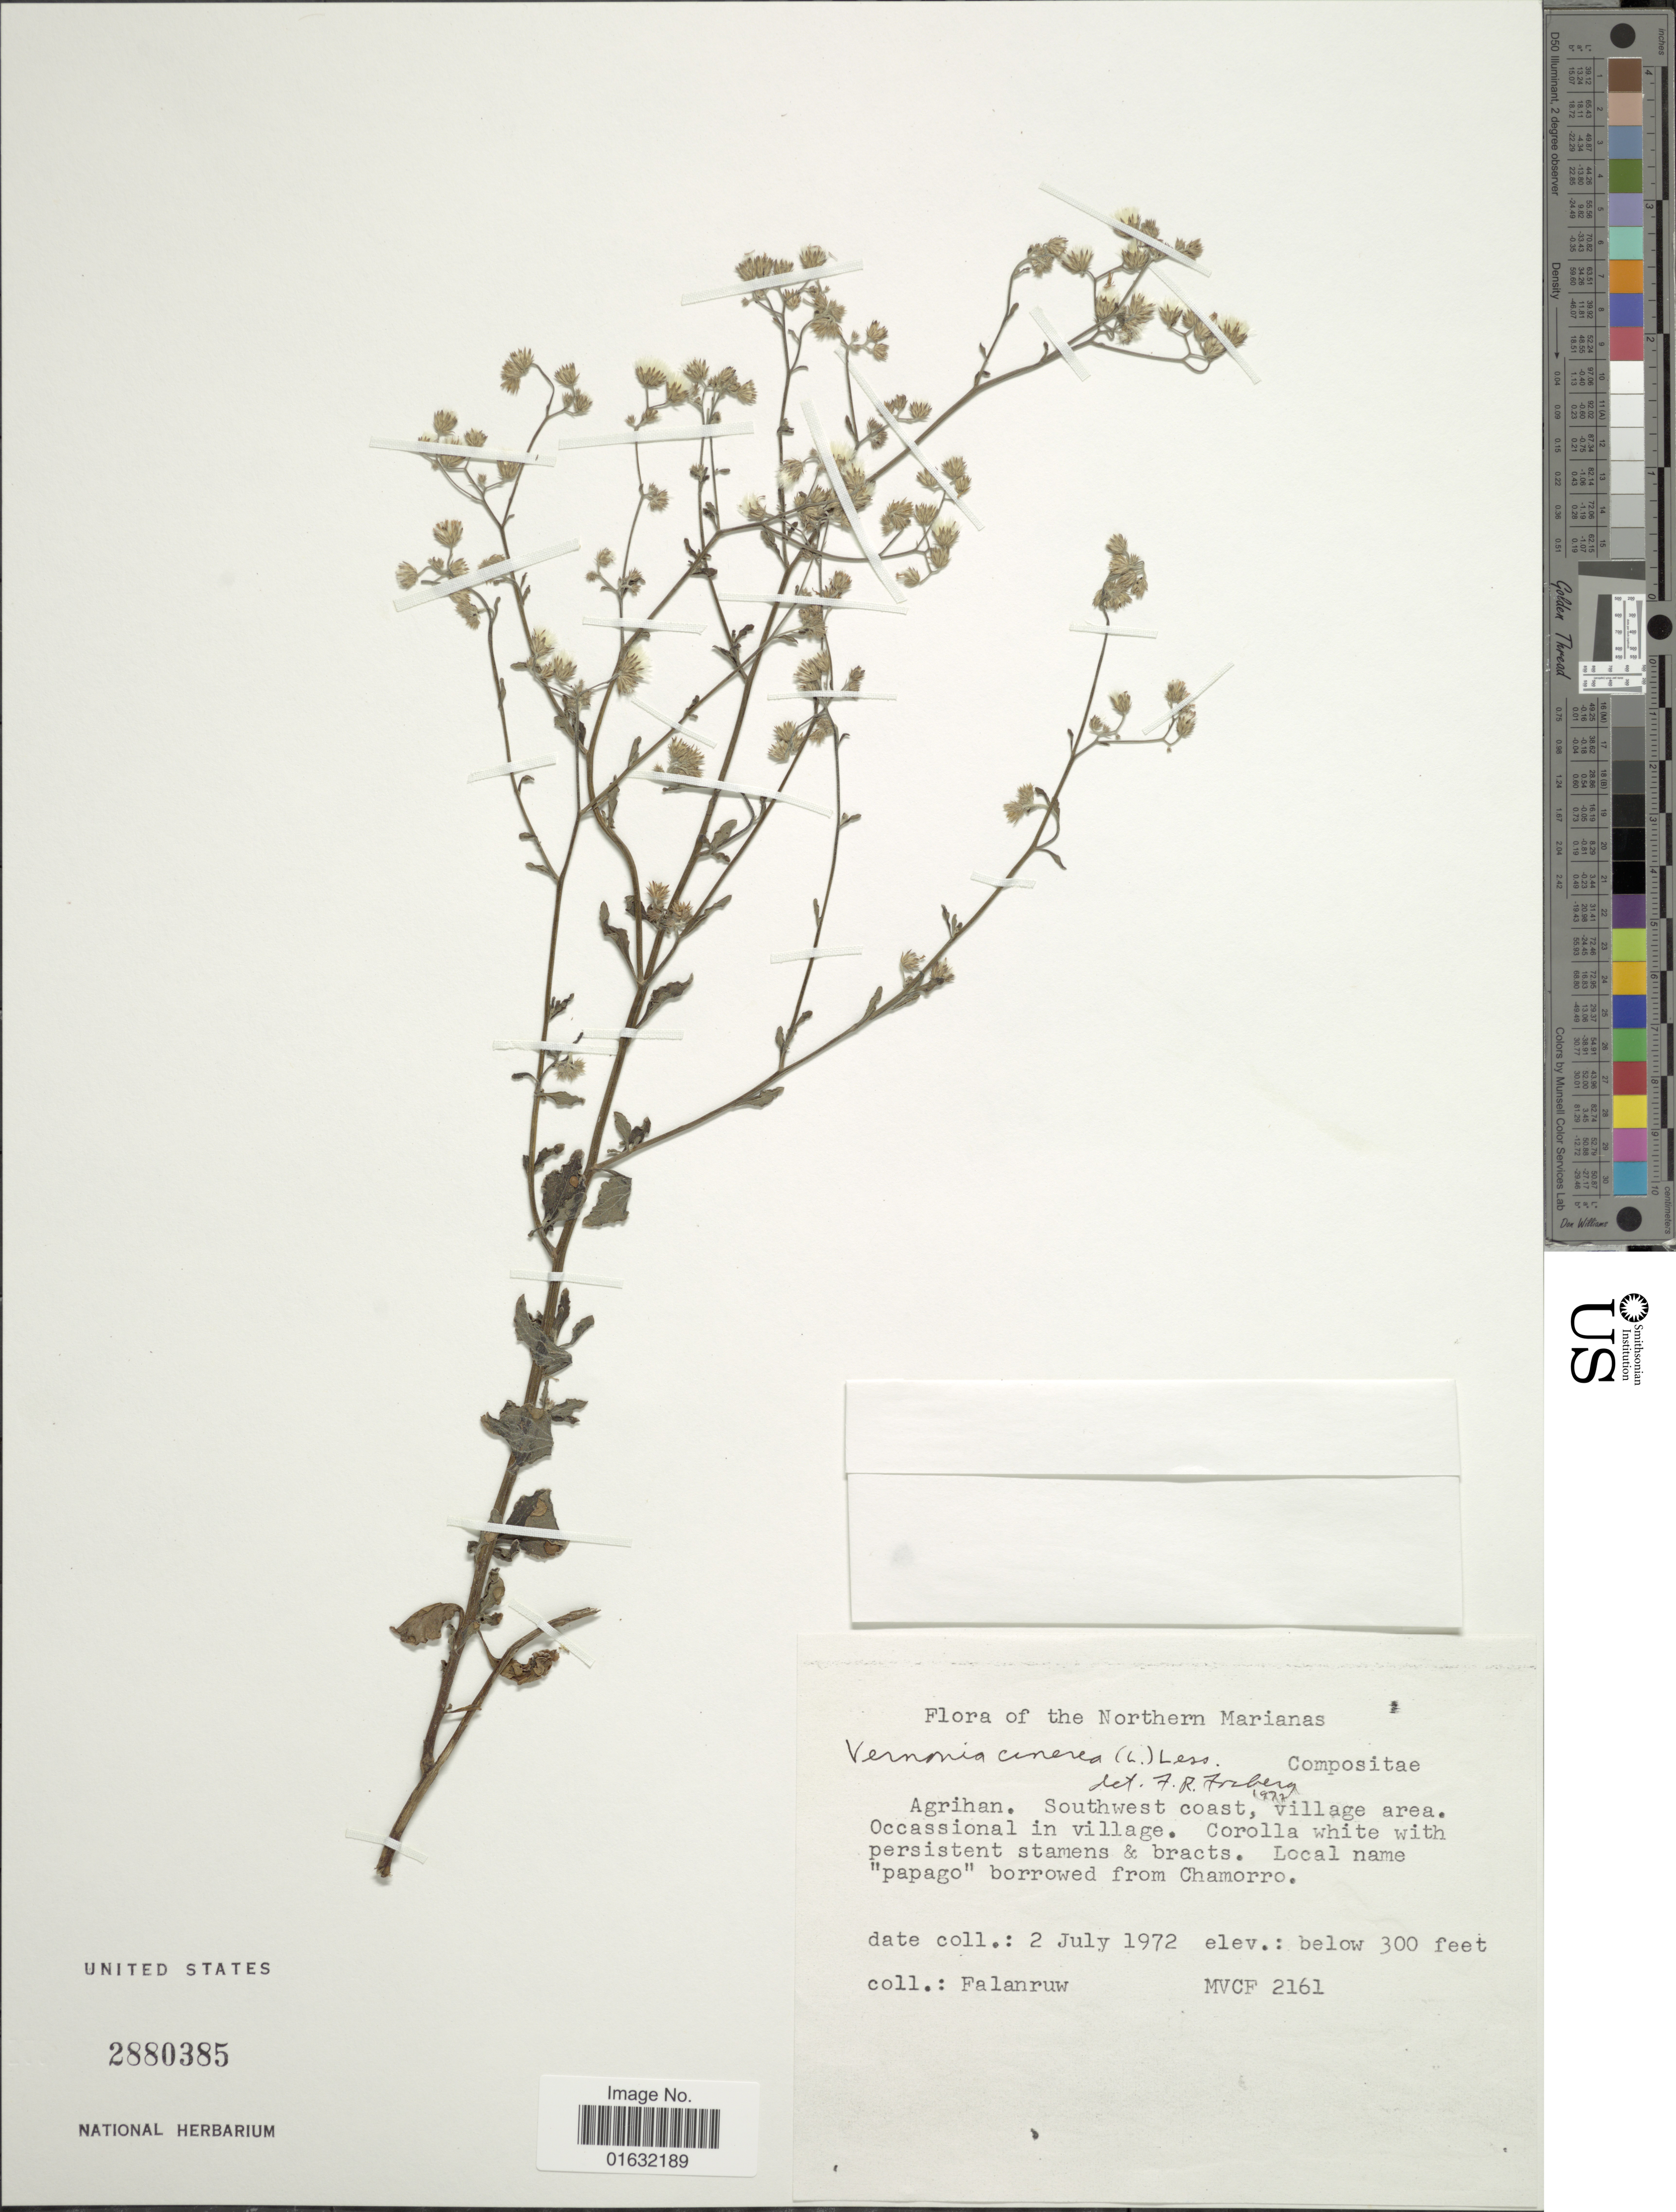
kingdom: Plantae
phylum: Tracheophyta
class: Magnoliopsida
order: Asterales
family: Asteraceae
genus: Cyanthillium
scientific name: Cyanthillium cinereum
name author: (L.) H. Rob.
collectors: Falanruw, --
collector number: MVCF 2161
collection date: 1972-07-02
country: Northern Mariana Islands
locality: Agrihan, Southwest coast, village area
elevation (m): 91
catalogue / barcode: US 2880385